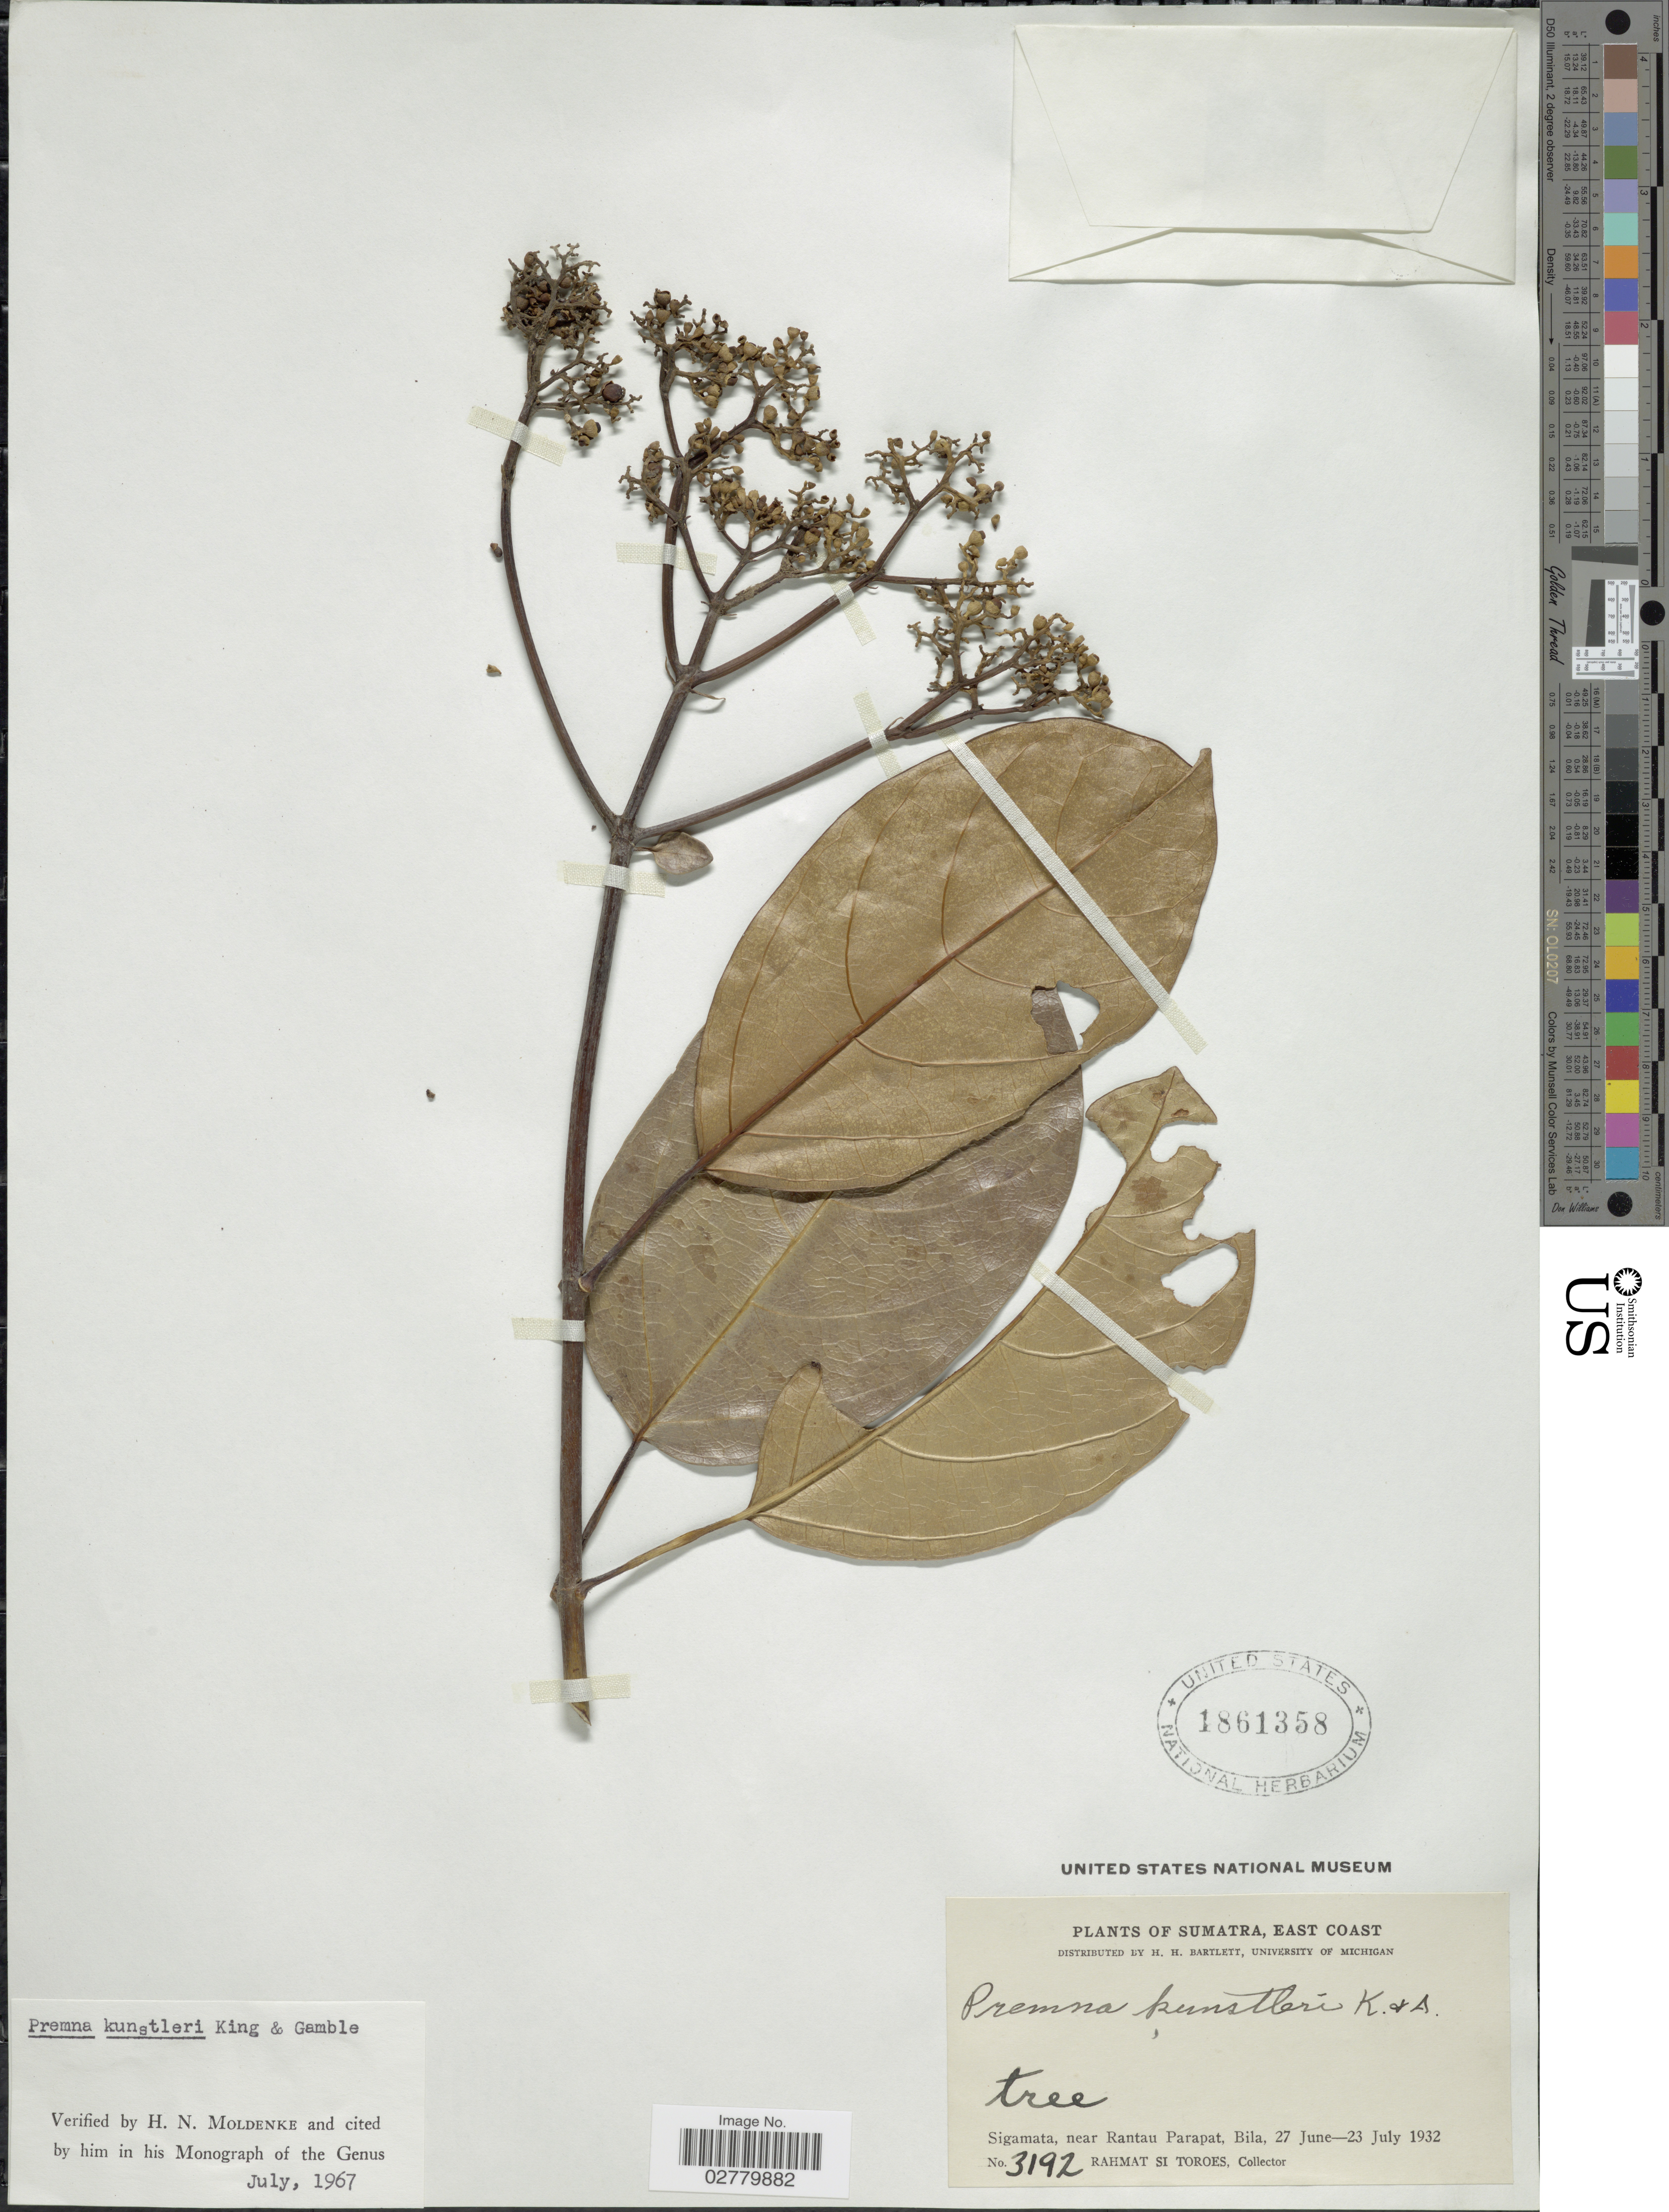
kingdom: Plantae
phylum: Tracheophyta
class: Magnoliopsida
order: Lamiales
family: Lamiaceae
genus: Premna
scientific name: Premna kunstleri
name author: King & Gamble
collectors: Rahmat Si Boeea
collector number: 3192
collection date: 1932-06-27/1932-07-23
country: Indonesia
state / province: Sumatra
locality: East Coast. Sigamata, near Rantau Parapat, Bila.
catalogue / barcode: US 1861358